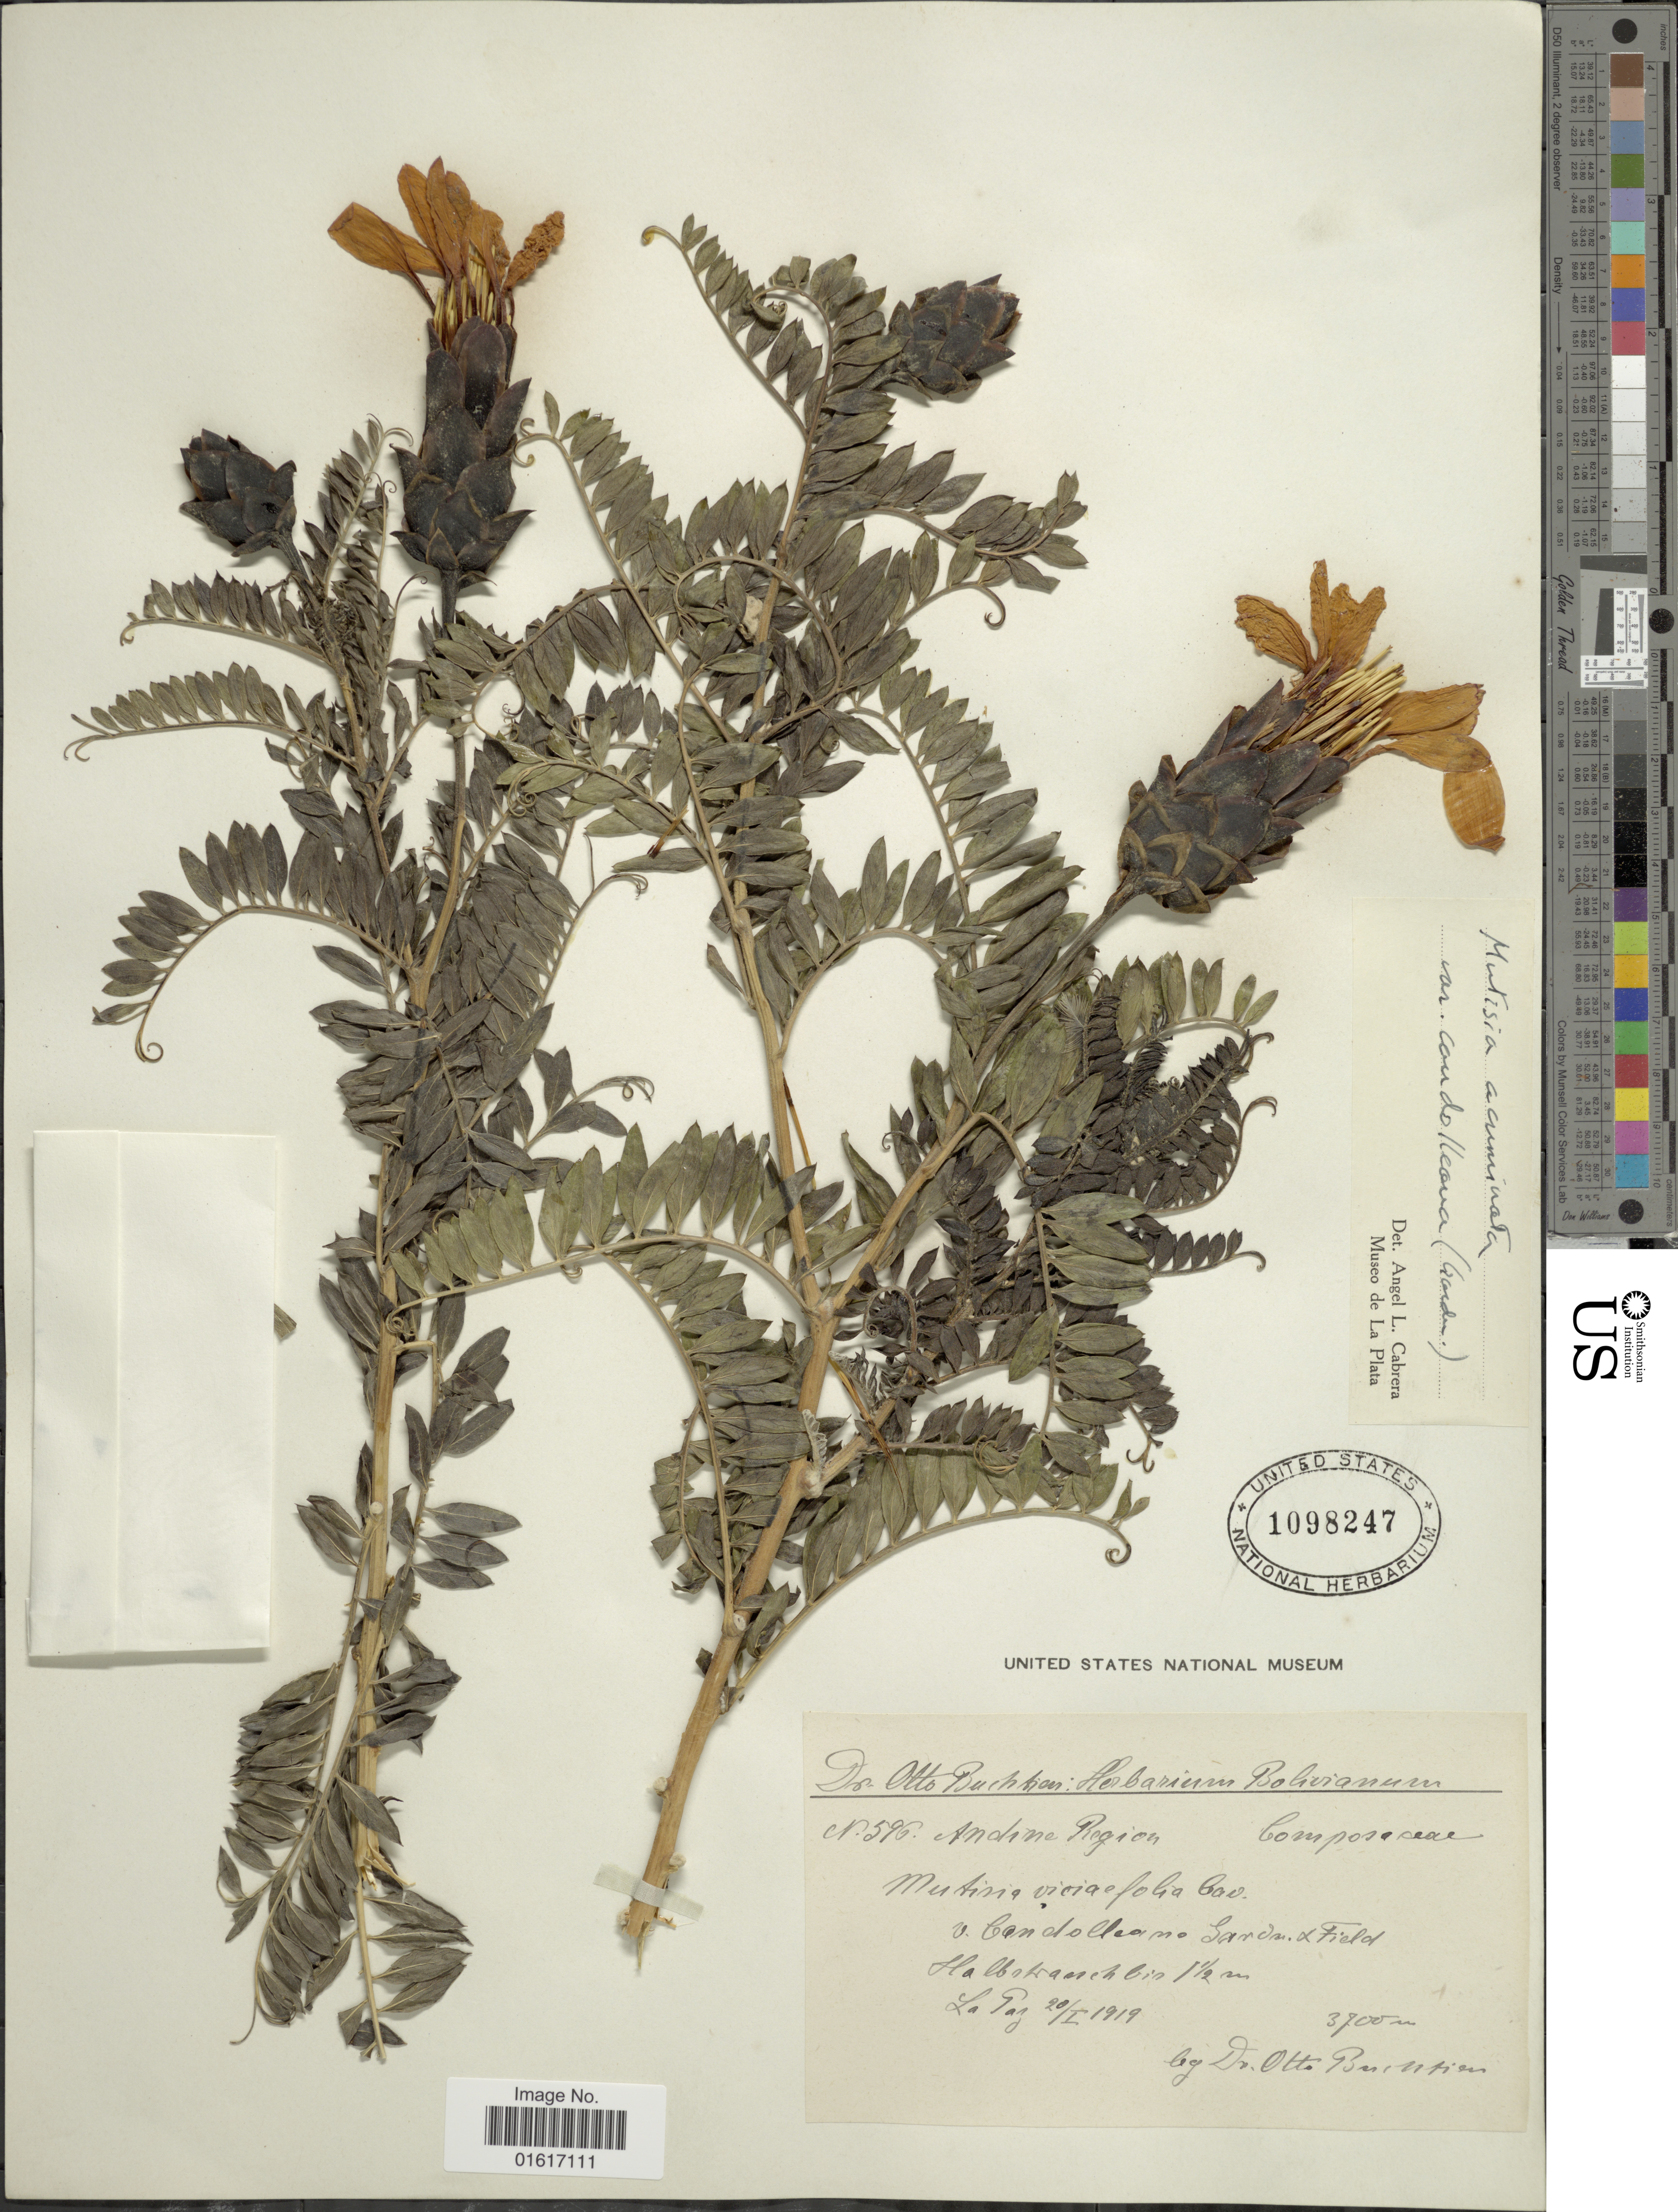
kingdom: Plantae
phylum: Tracheophyta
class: Magnoliopsida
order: Asterales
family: Asteraceae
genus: Mutisia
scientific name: Mutisia acuminata var. candolleana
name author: (Fielding & Gardner) Cabrera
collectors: O. Buchtien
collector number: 596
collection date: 1919-01-20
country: Bolivia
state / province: La Paz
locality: Andine Region.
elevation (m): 3700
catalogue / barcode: US 1098247